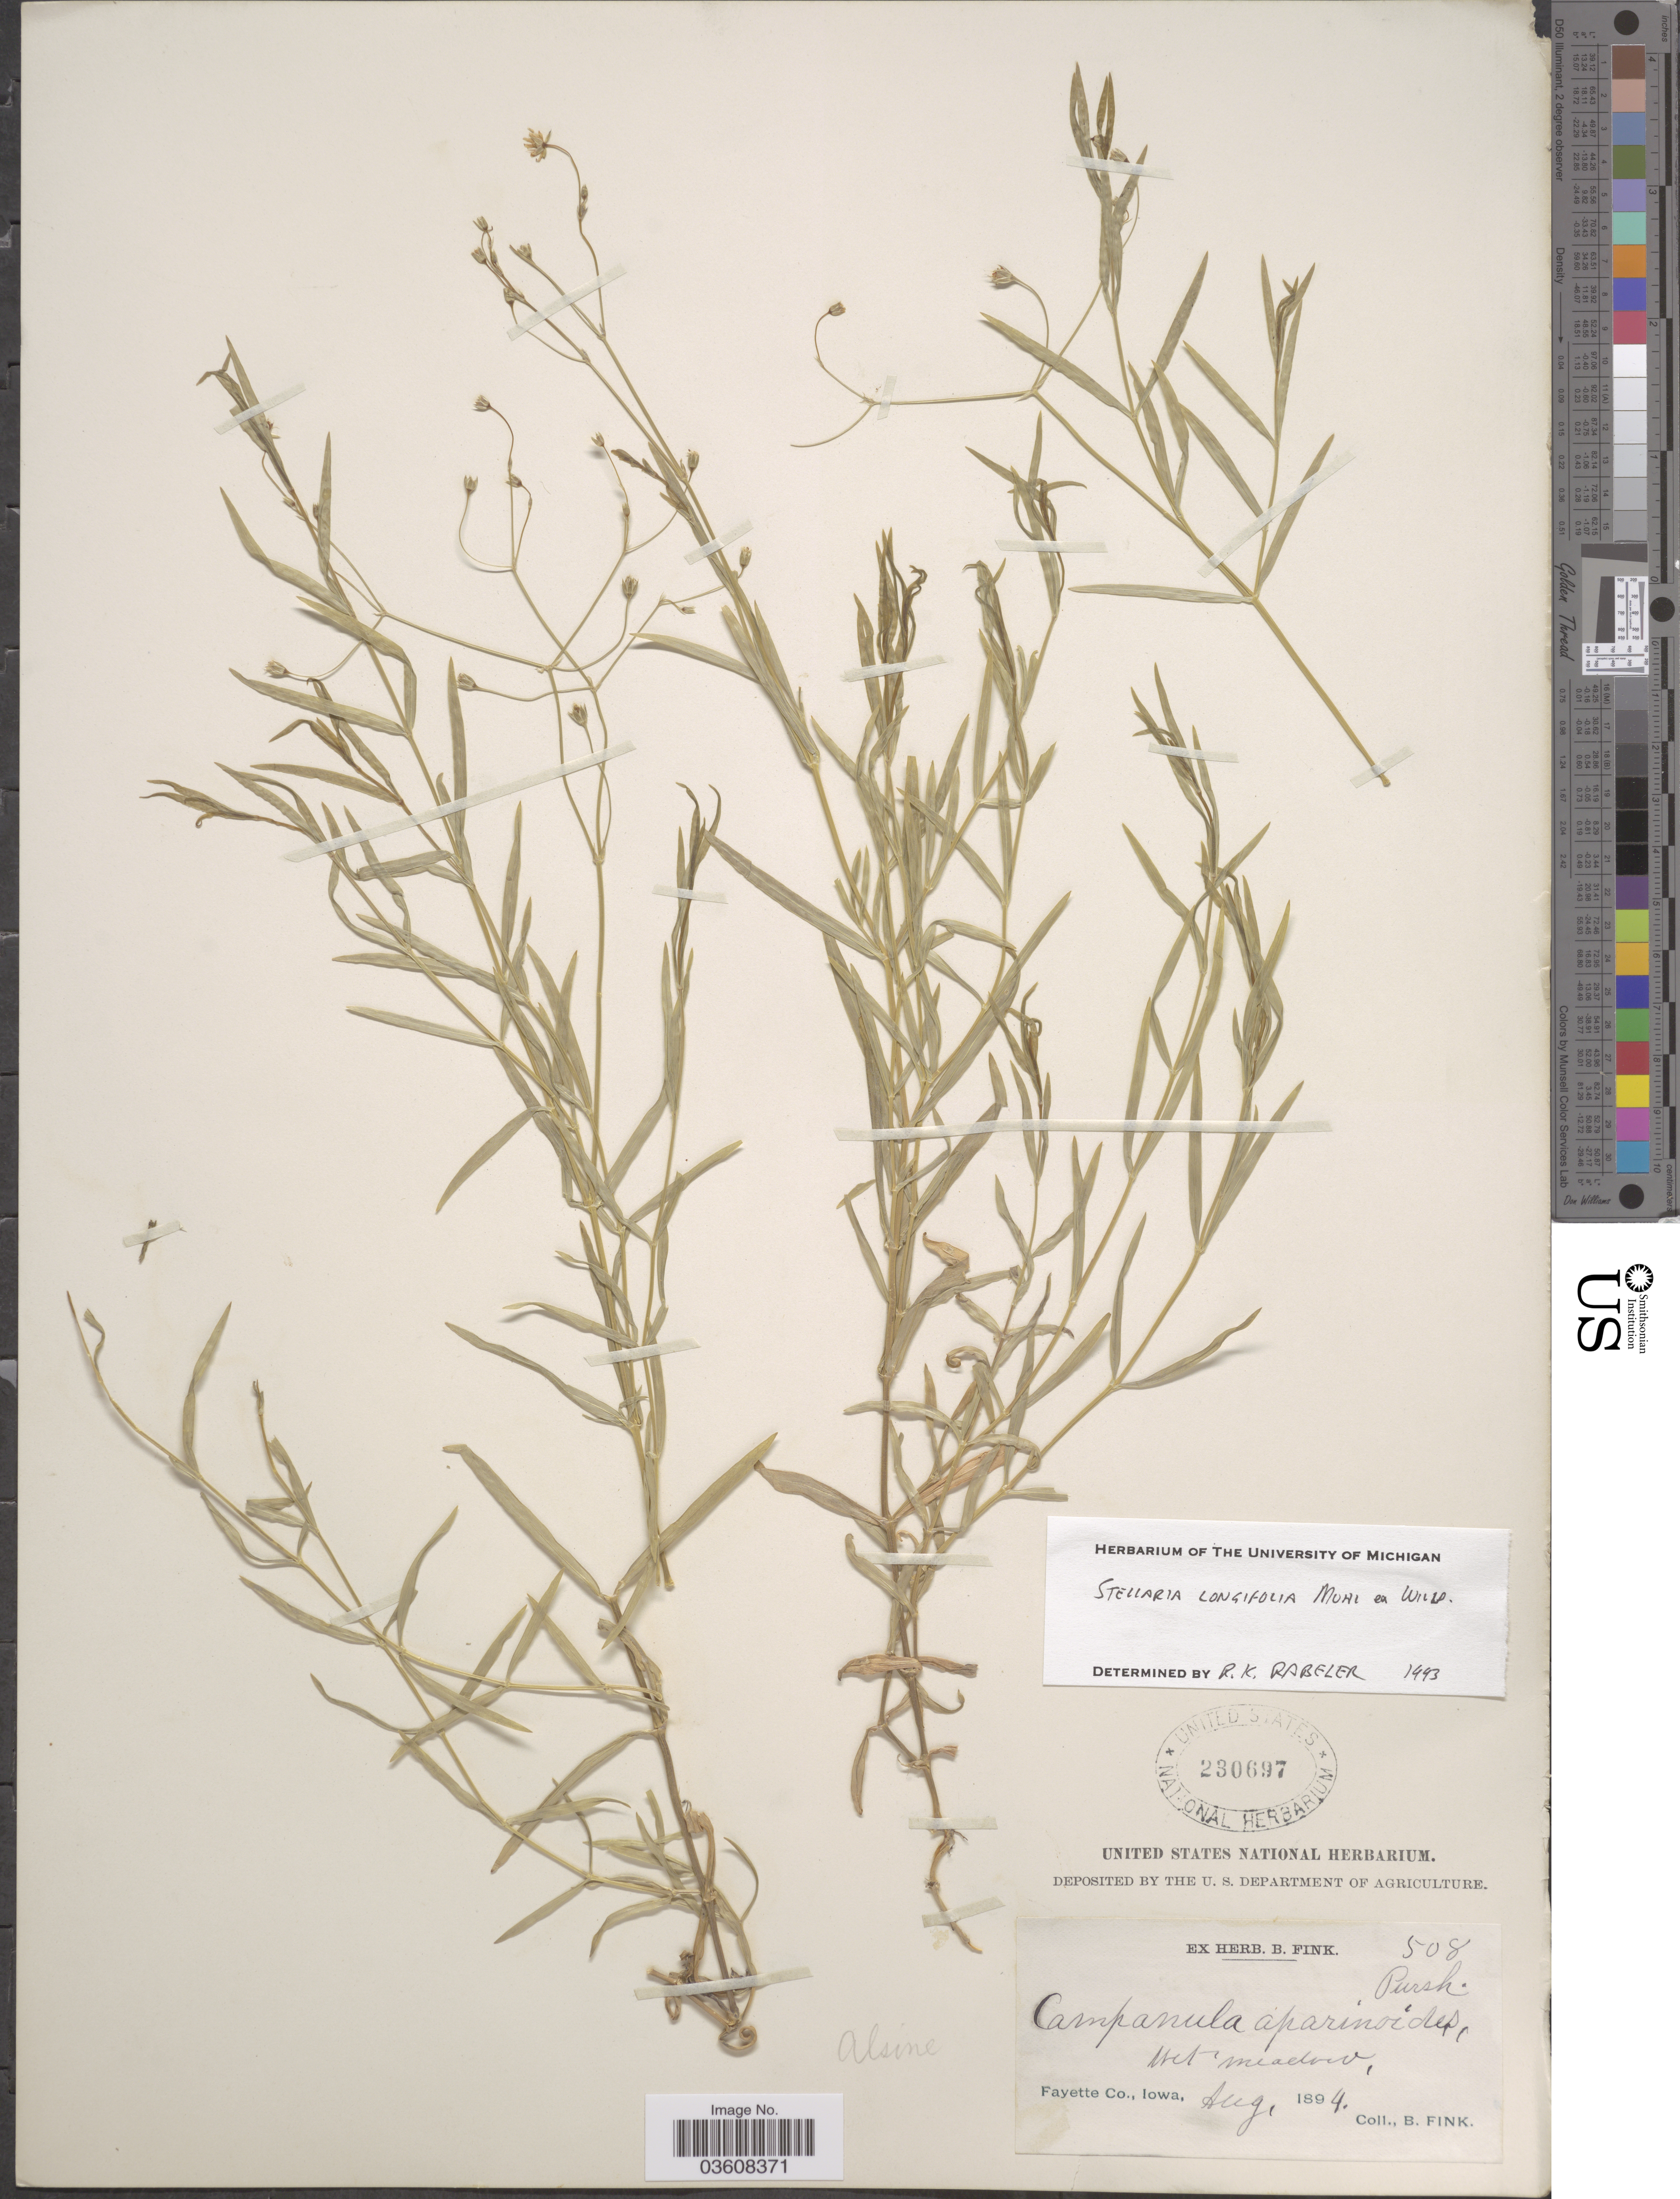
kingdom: Plantae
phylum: Tracheophyta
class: Magnoliopsida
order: Caryophyllales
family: Caryophyllaceae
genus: Stellaria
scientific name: Stellaria longifolia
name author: Muhl. ex Willd.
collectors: B. Fink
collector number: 508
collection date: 1894-08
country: United States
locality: Wet meadow.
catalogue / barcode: US 230697